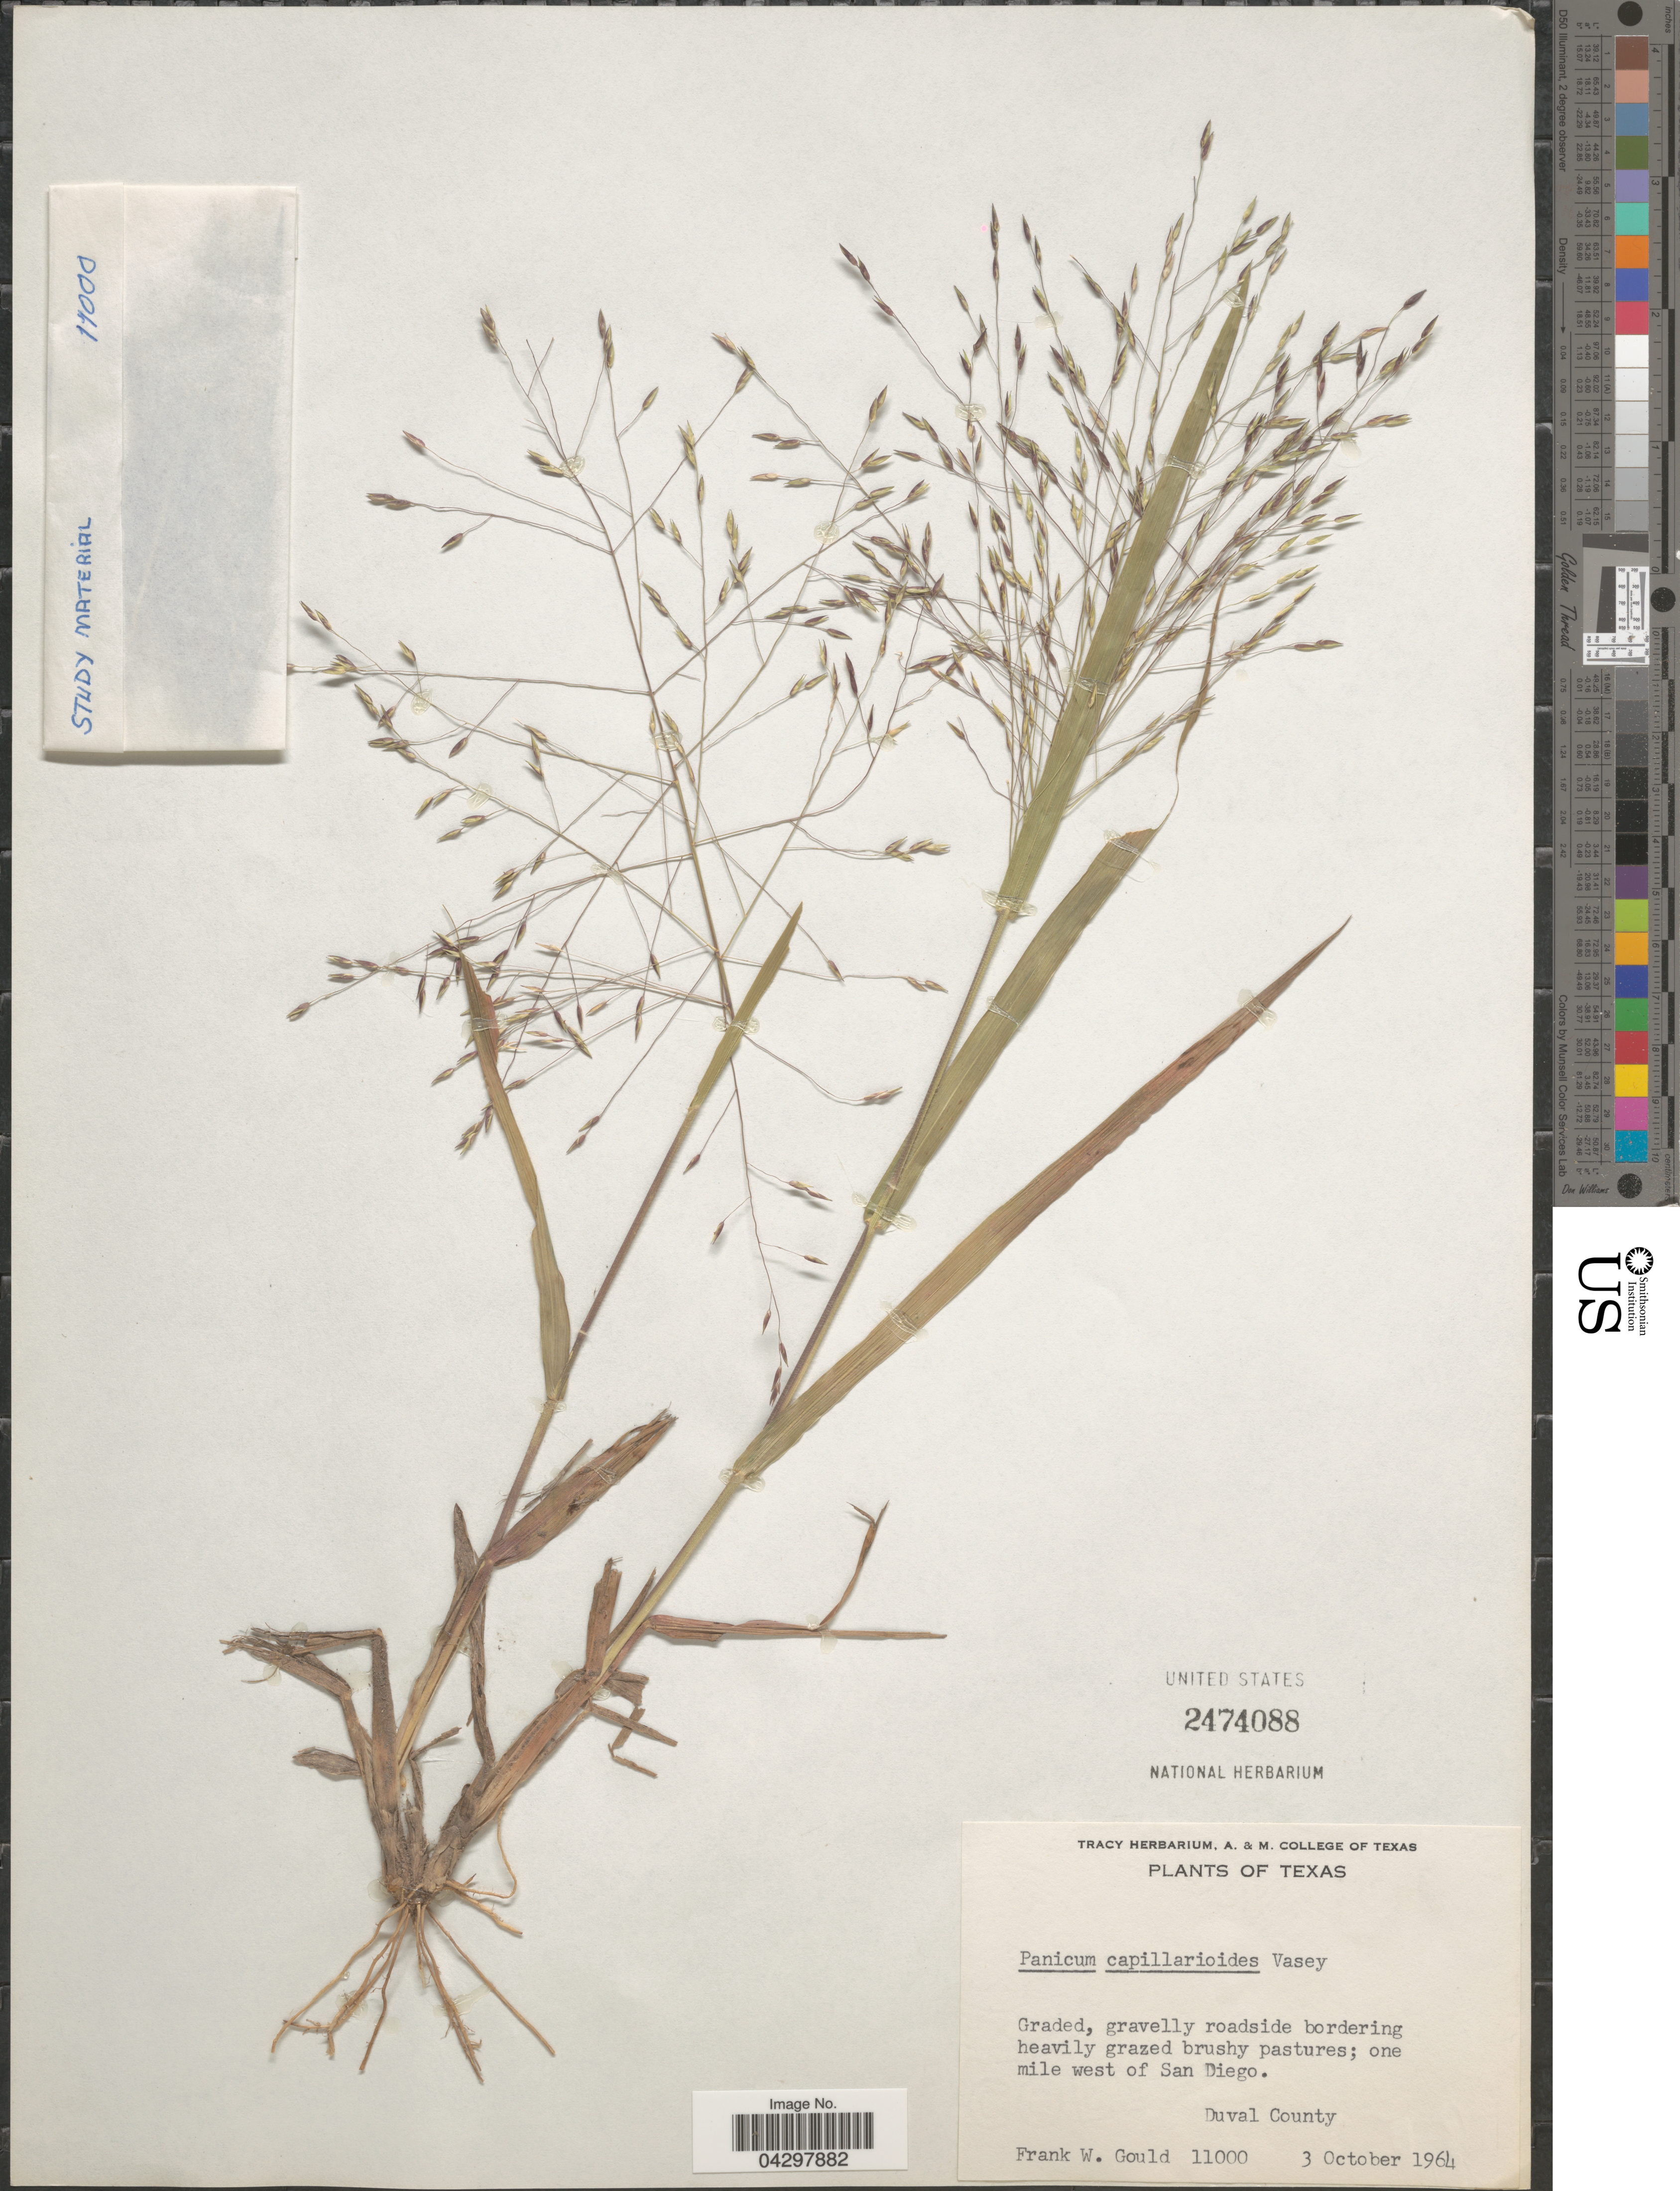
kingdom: Plantae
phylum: Tracheophyta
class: Liliopsida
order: Poales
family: Poaceae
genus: Panicum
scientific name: Panicum capillarioides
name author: Vasey in J.M. Coult.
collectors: F. W. Gould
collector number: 11000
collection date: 1964-10-03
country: United States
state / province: Texas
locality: One mile west of San Diego. Duval County.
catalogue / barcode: US 2474088